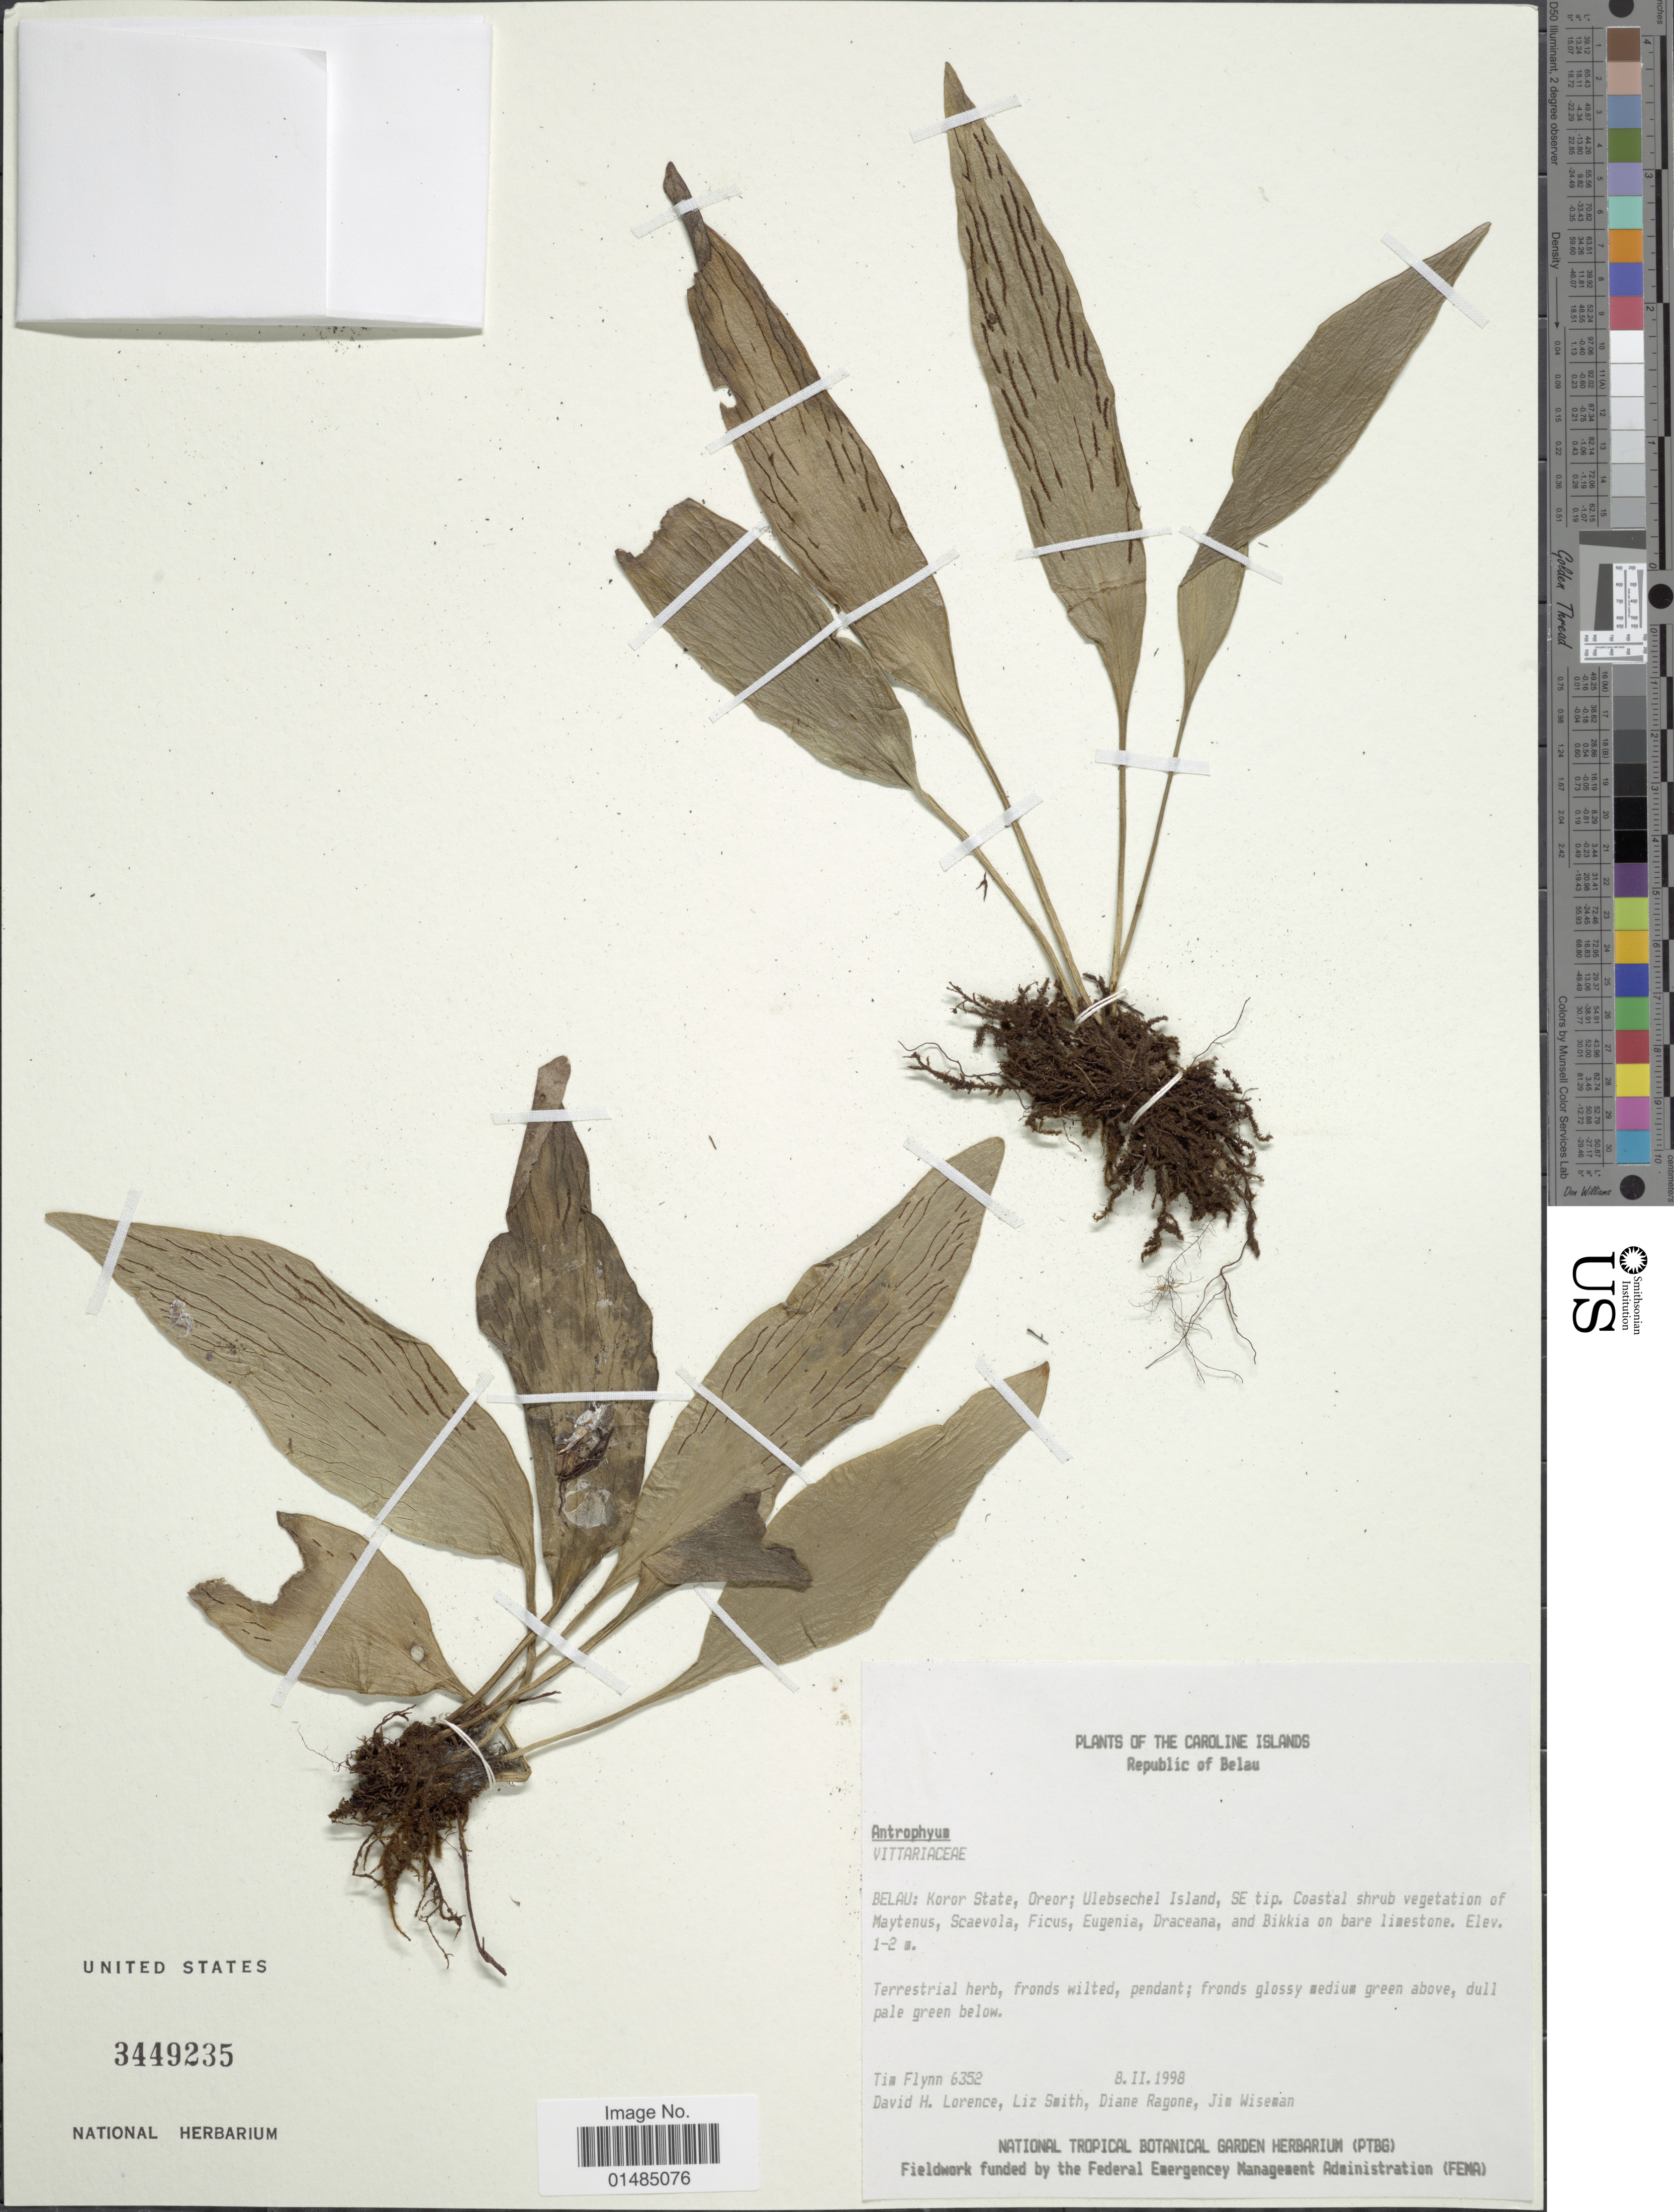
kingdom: Plantae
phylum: Tracheophyta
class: Polypodiopsida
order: Polypodiales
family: Pteridaceae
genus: Antrophyum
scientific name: Antrophyum plantagineum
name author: (Cav.) Kaulf.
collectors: T. Flynn, D. Lorence, L. Smith, D. Ragone & J. Wiseman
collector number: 6352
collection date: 1998-02-08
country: Palau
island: Ulebsechel [Aulugtagel]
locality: Koror State, Oreor; Ulebsechel Island, SE tip.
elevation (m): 1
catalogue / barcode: US 3449235